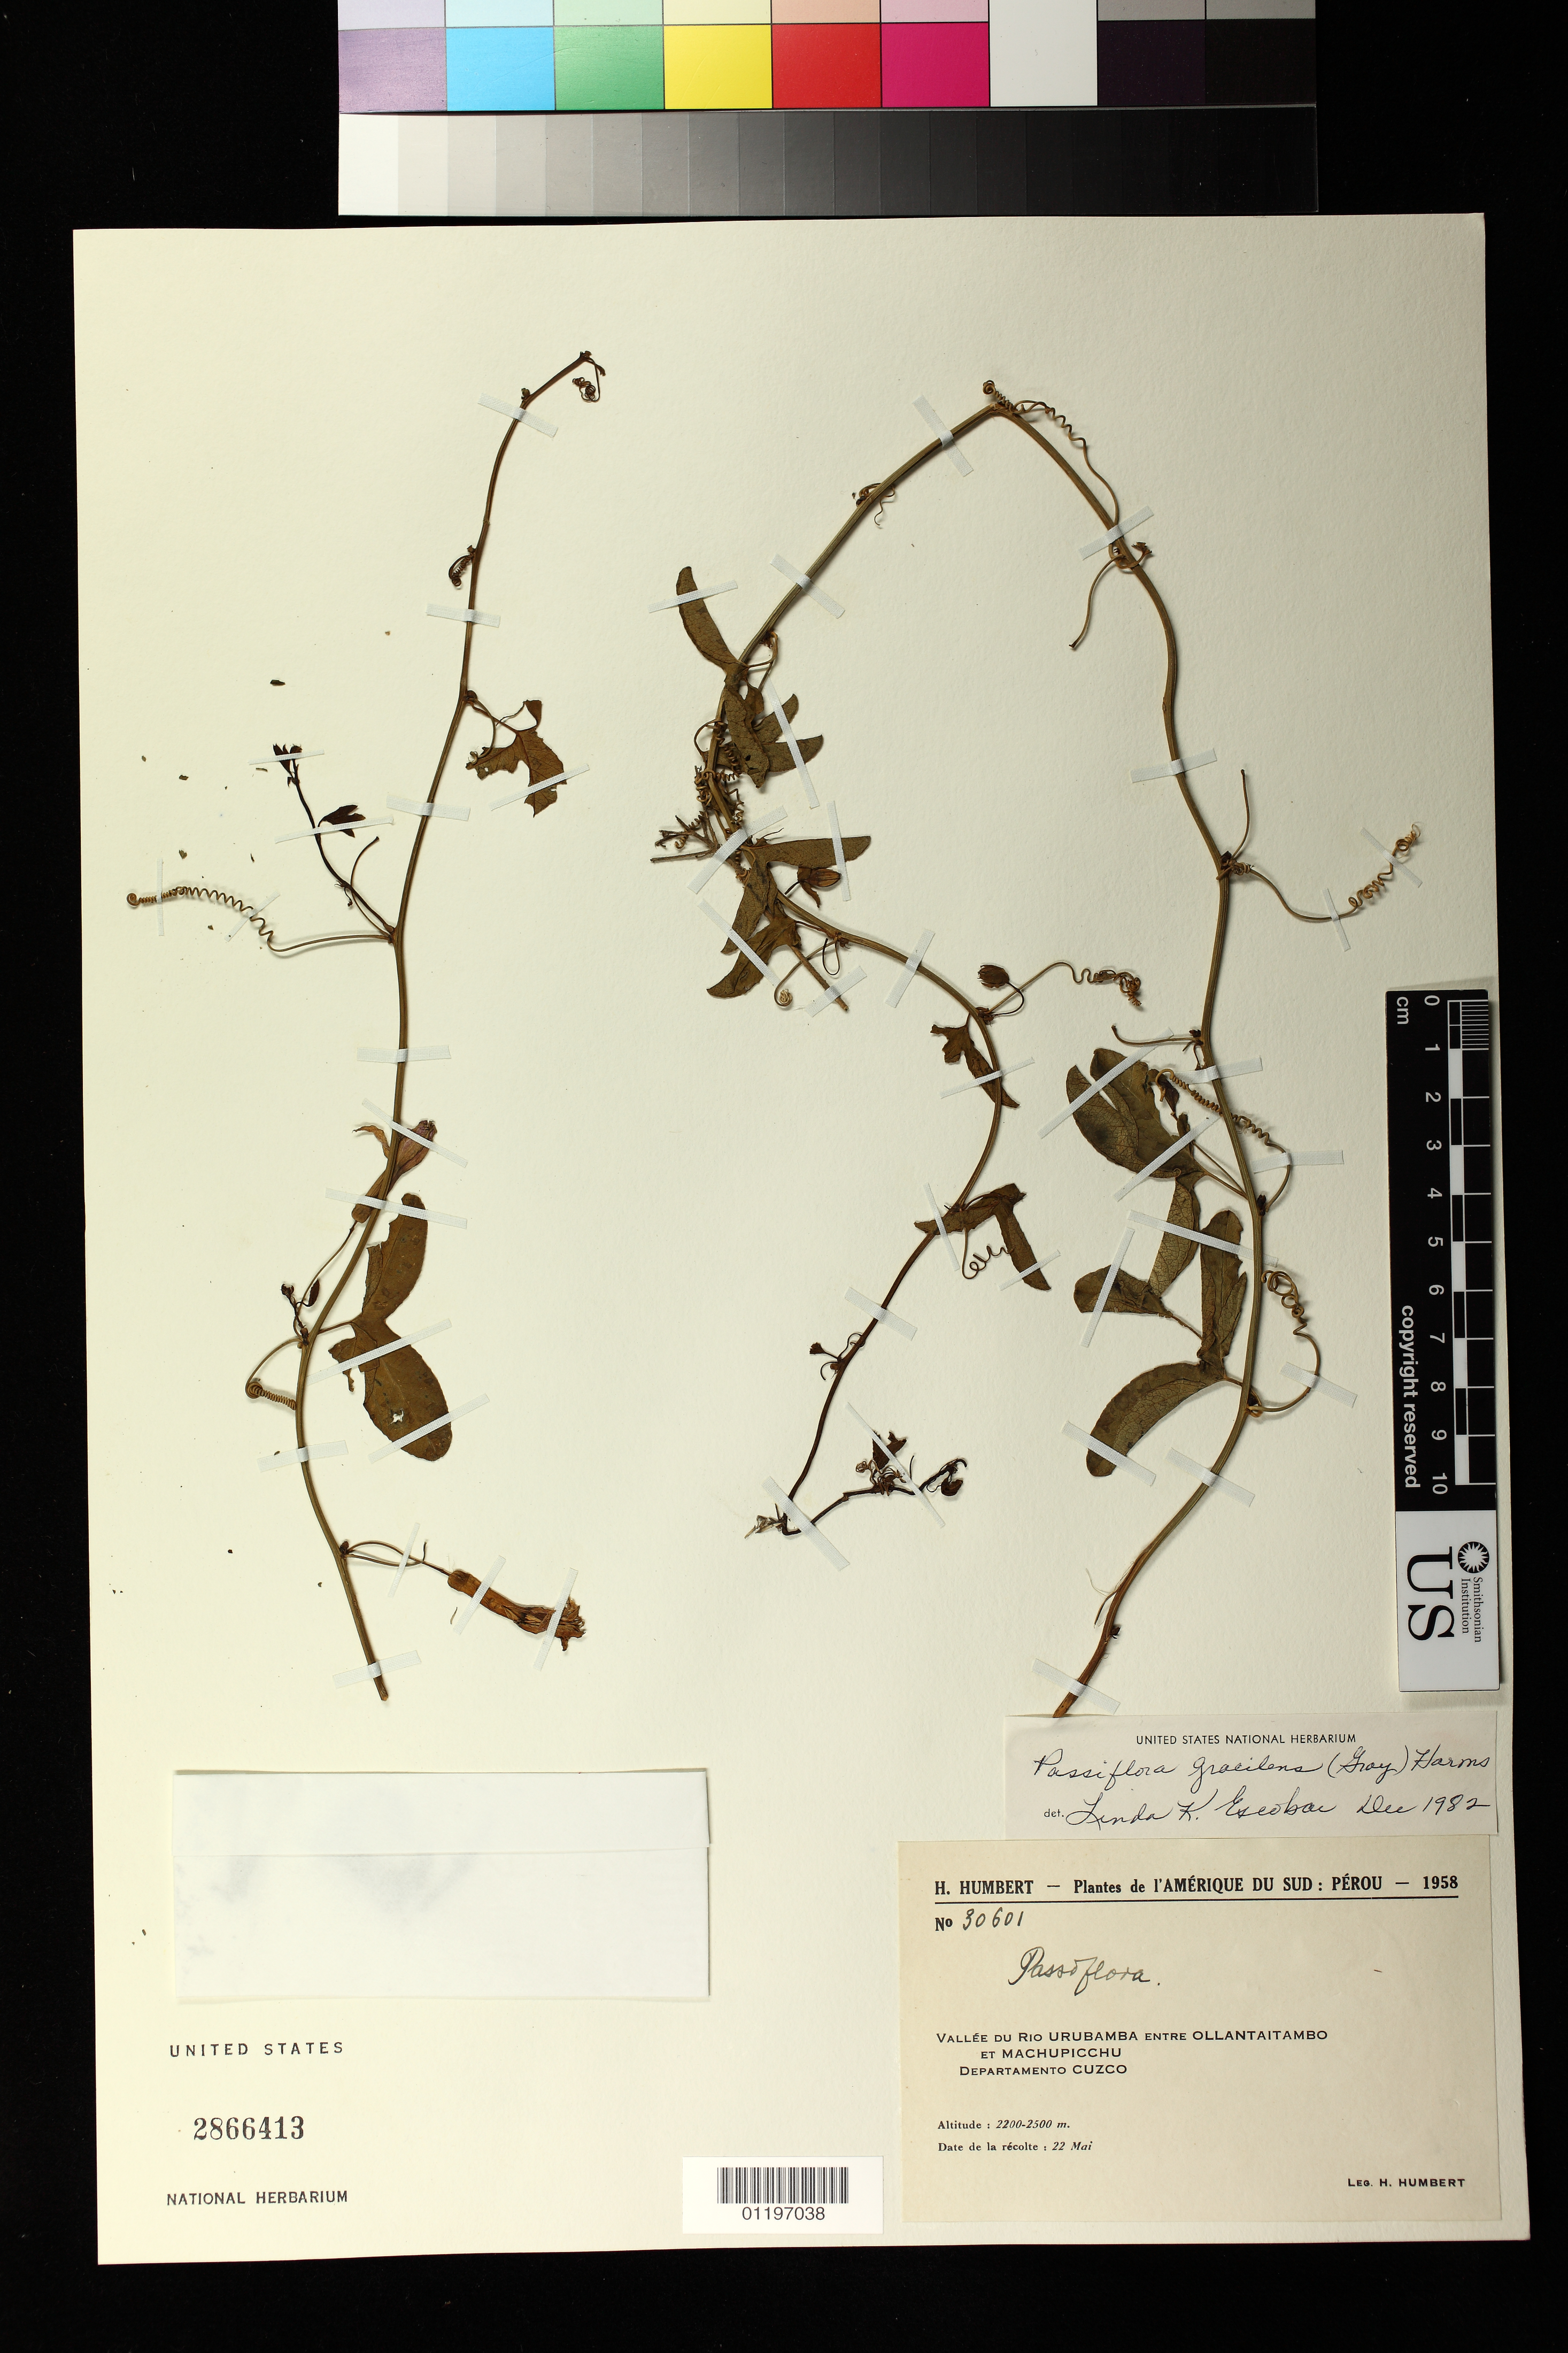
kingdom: Plantae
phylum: Tracheophyta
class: Magnoliopsida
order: Malpighiales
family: Passifloraceae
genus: Passiflora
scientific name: Passiflora gracilens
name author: (A. Gray) Harms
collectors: H. Humbert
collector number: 30601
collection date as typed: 22 May 1958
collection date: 1958-05-22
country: Peru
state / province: Cusco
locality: Vallée du Rio Urubamba entre Ollantaitambo et Machupicchu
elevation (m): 2200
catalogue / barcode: US 2866413